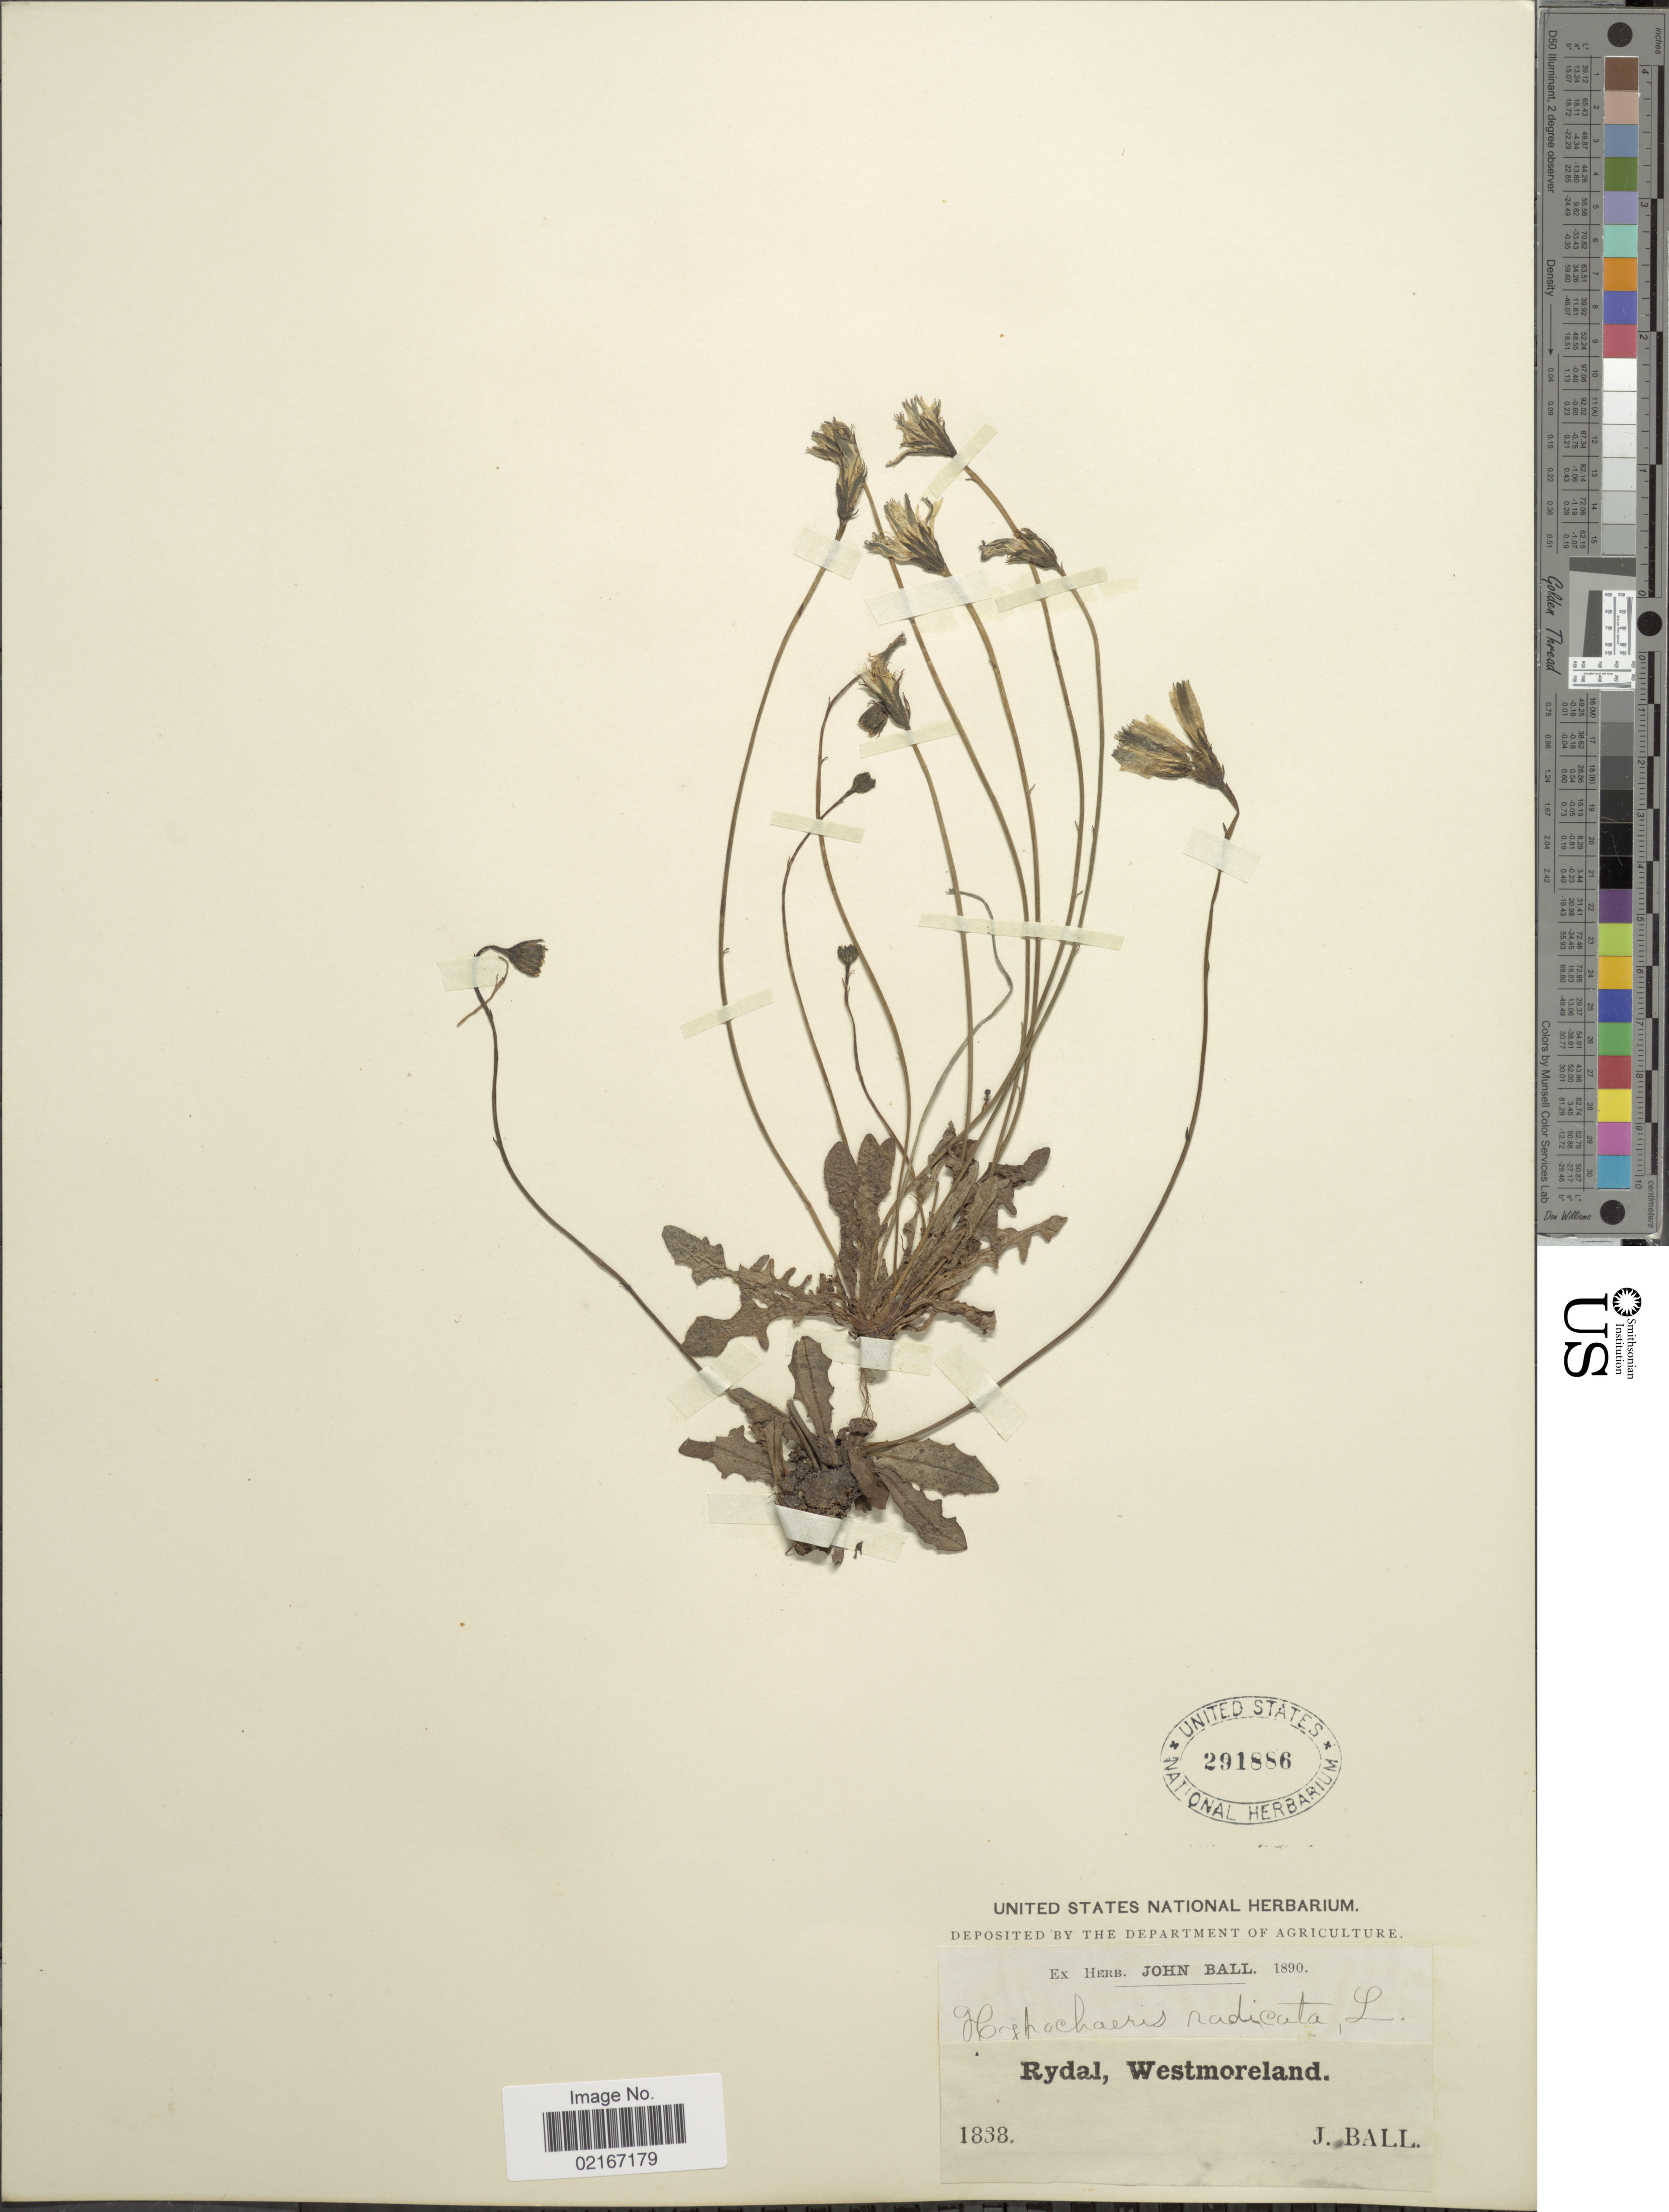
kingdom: Plantae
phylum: Tracheophyta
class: Magnoliopsida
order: Asterales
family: Asteraceae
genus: Hypochaeris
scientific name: Hypochaeris radicata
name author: L.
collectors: J. Ball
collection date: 1838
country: Jamaica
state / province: Westmoreland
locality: Rydal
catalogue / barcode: US 291886